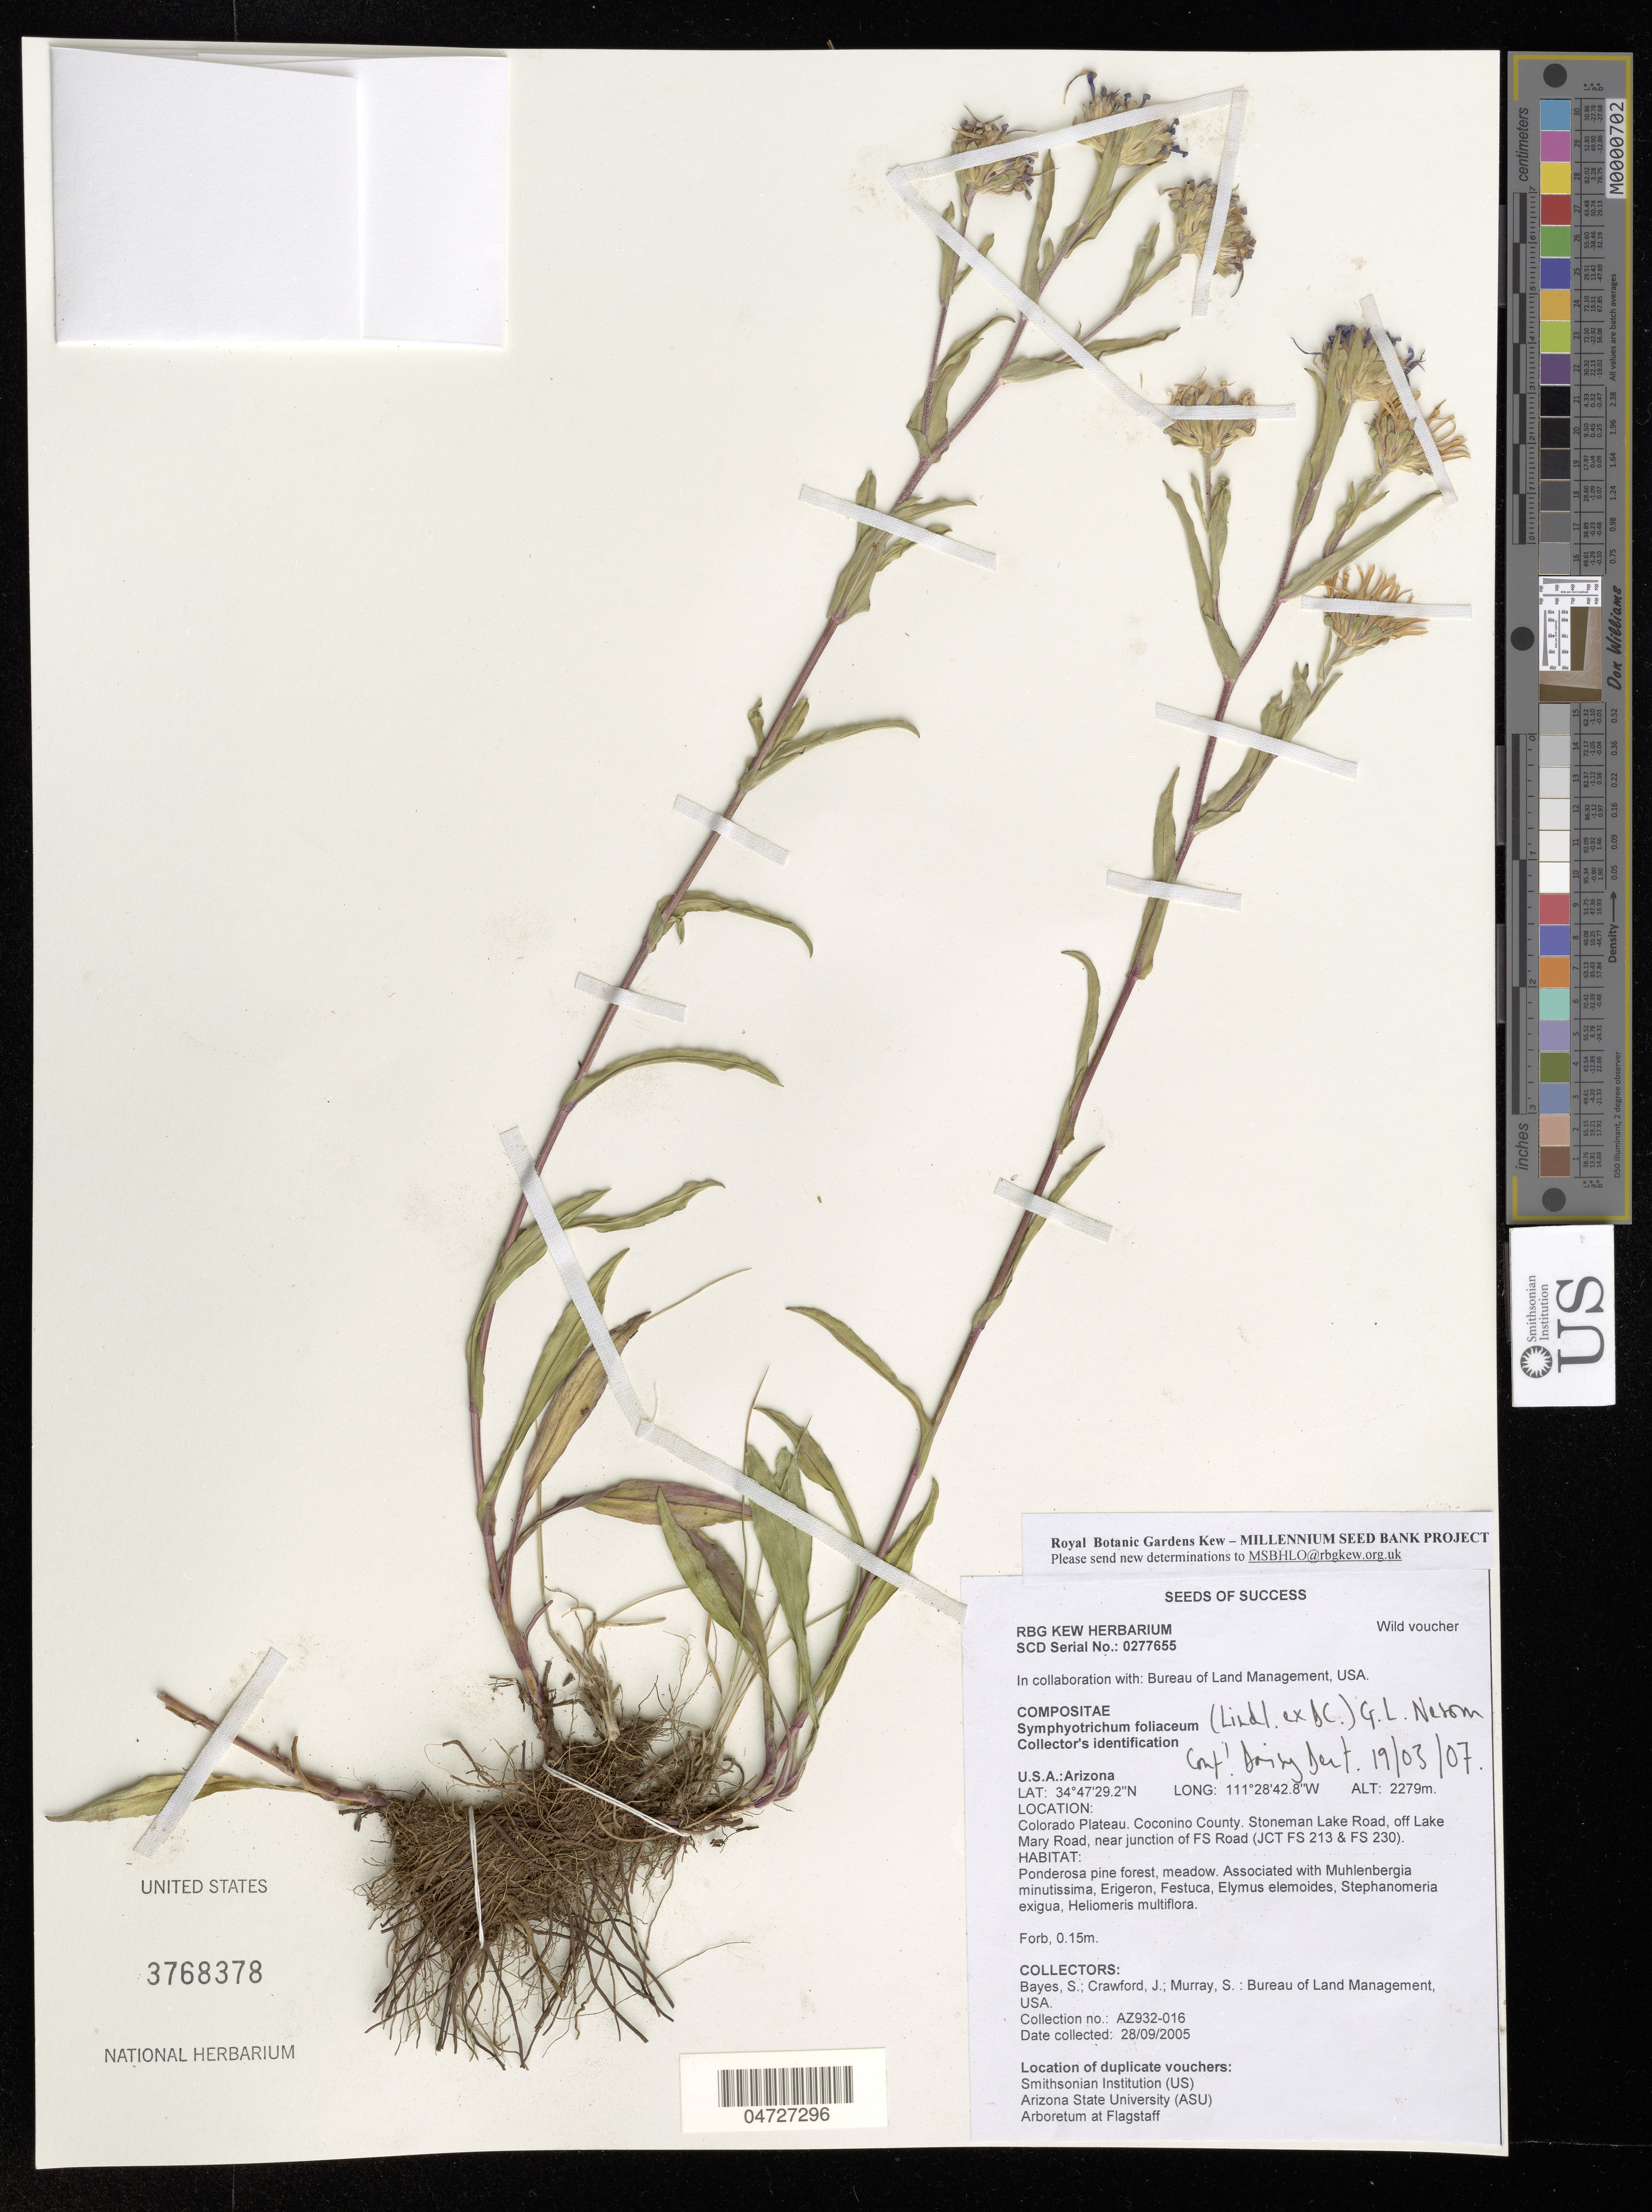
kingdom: Plantae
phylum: Tracheophyta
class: Magnoliopsida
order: Asterales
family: Asteraceae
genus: Symphyotrichum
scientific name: Symphyotrichum foliaceum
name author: (Lindl. ex DC.) G.L. Nesom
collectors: S. Bayes, J. Crawford & S. Murray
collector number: AZ932-016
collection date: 2005-09-28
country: United States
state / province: Arizona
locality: Colorado Plateau. Coconino County. Stoneman Lake Road, off Lake Mary Road, near junction of FS Road (JCT FS 213 & FS 230).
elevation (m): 2279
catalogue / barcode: US 3768378